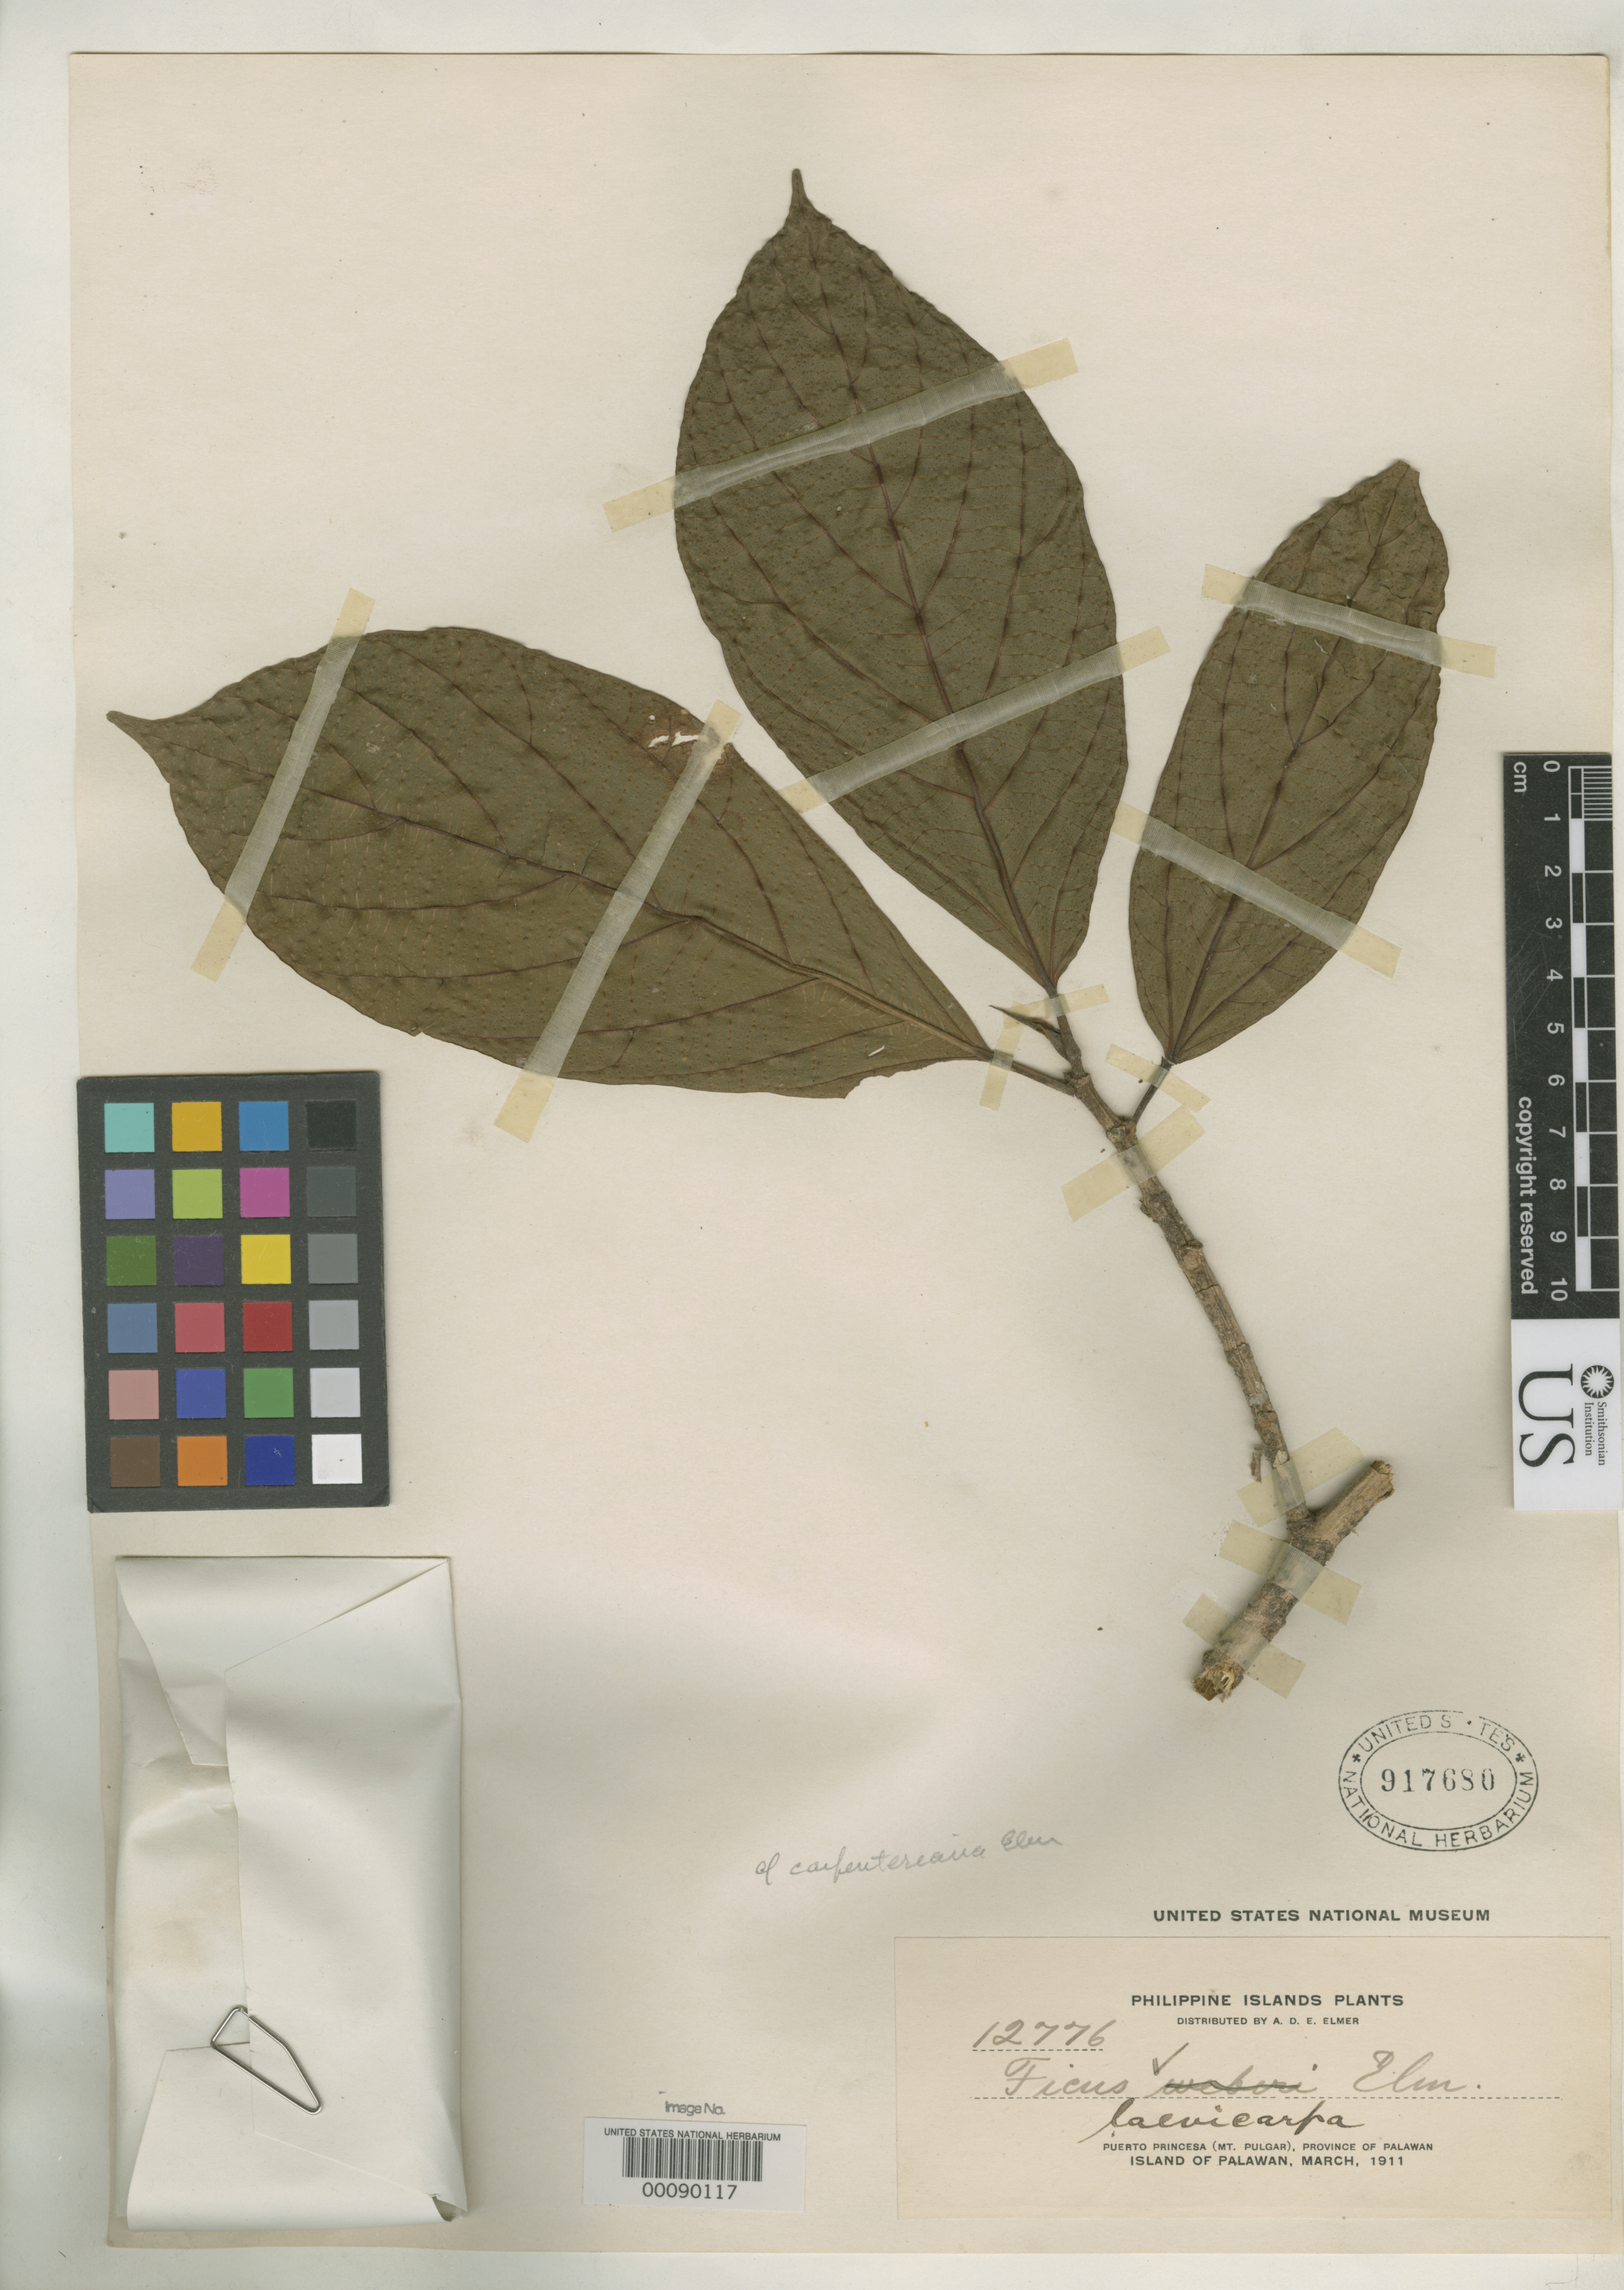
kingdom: Plantae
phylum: Tracheophyta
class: Magnoliopsida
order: Rosales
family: Moraceae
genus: Ficus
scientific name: Ficus laevicarpa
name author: Elmer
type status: Isotype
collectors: A. D. E. Elmer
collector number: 12776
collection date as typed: Mar 1911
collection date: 1911-03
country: Philippines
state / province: Mimaropa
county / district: Palawan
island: Palawan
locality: Puerto Princesa (Mt. Pulgar).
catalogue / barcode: US 917680